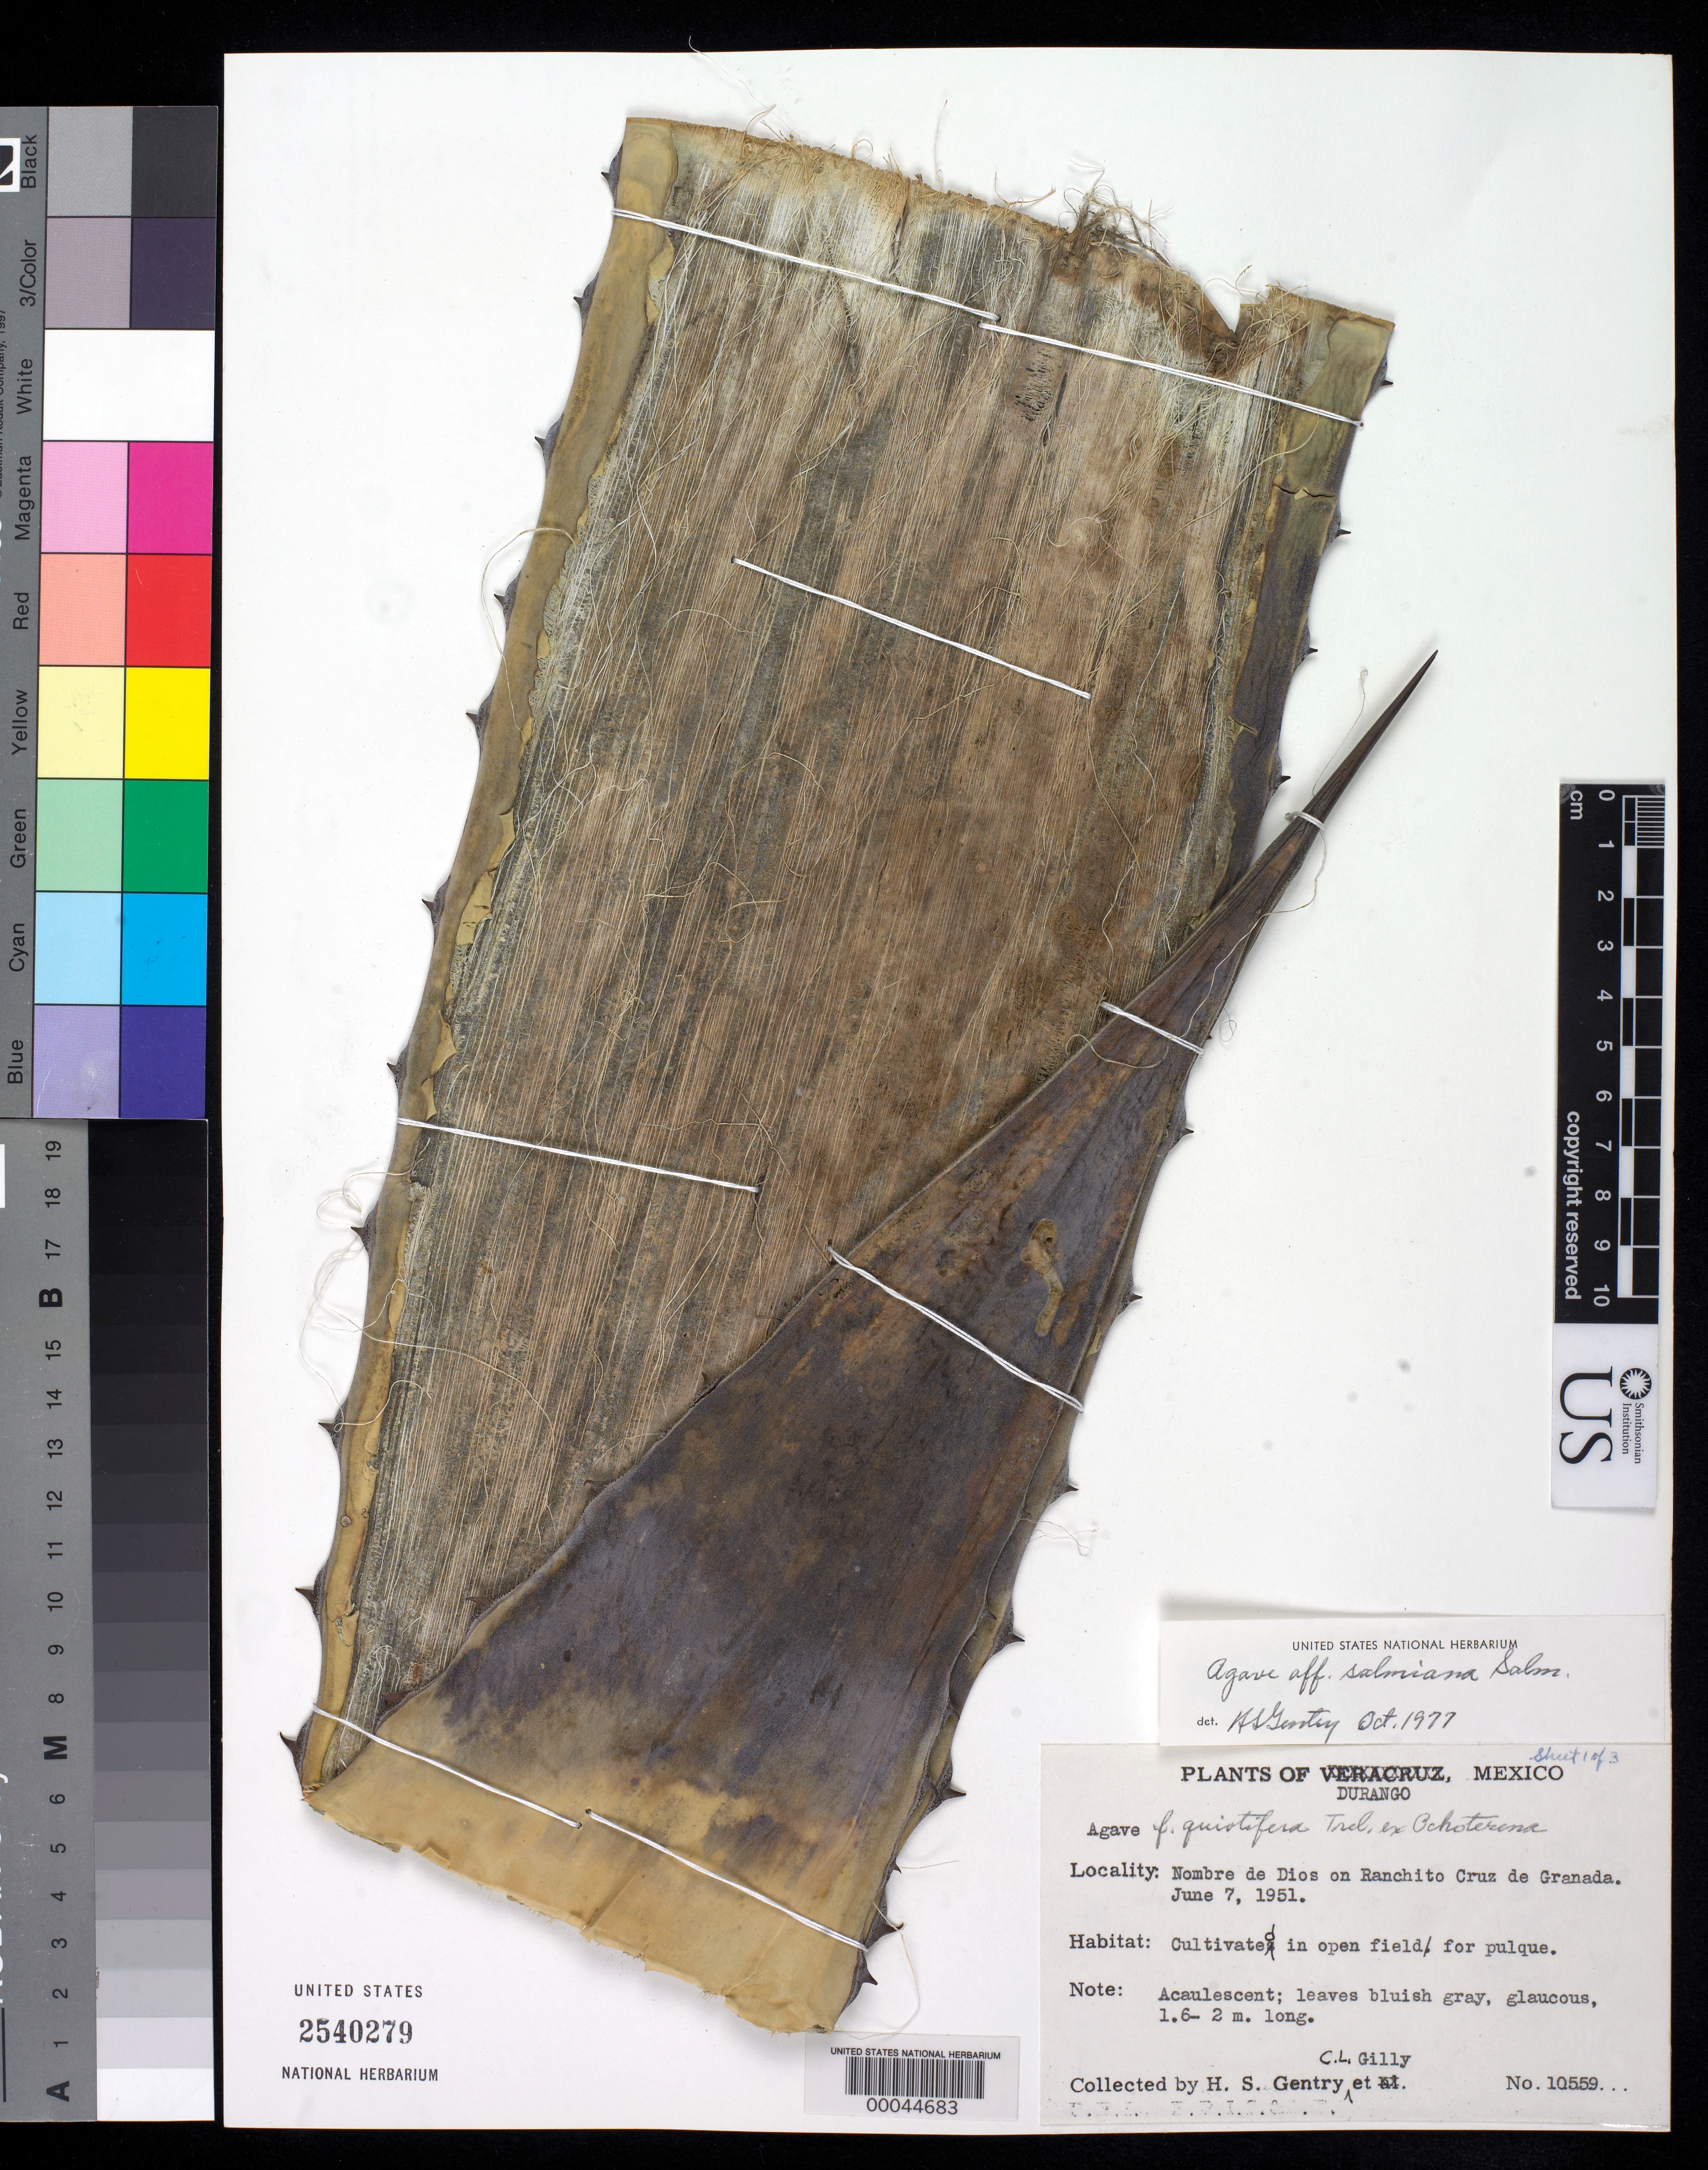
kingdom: Plantae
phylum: Tracheophyta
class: Liliopsida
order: Asparagales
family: Asparagaceae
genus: Agave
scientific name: Agave salmiana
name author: Otto ex Salm-Dyck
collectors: H. S. Gentry & C. Gilly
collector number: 10559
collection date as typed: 07 Jun 1951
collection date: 1951-06-07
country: Mexico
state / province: Durango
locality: Nombre de Dios on Ranchito Cruz de Granada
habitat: Cultivated in open field for pulque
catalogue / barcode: US 2540279